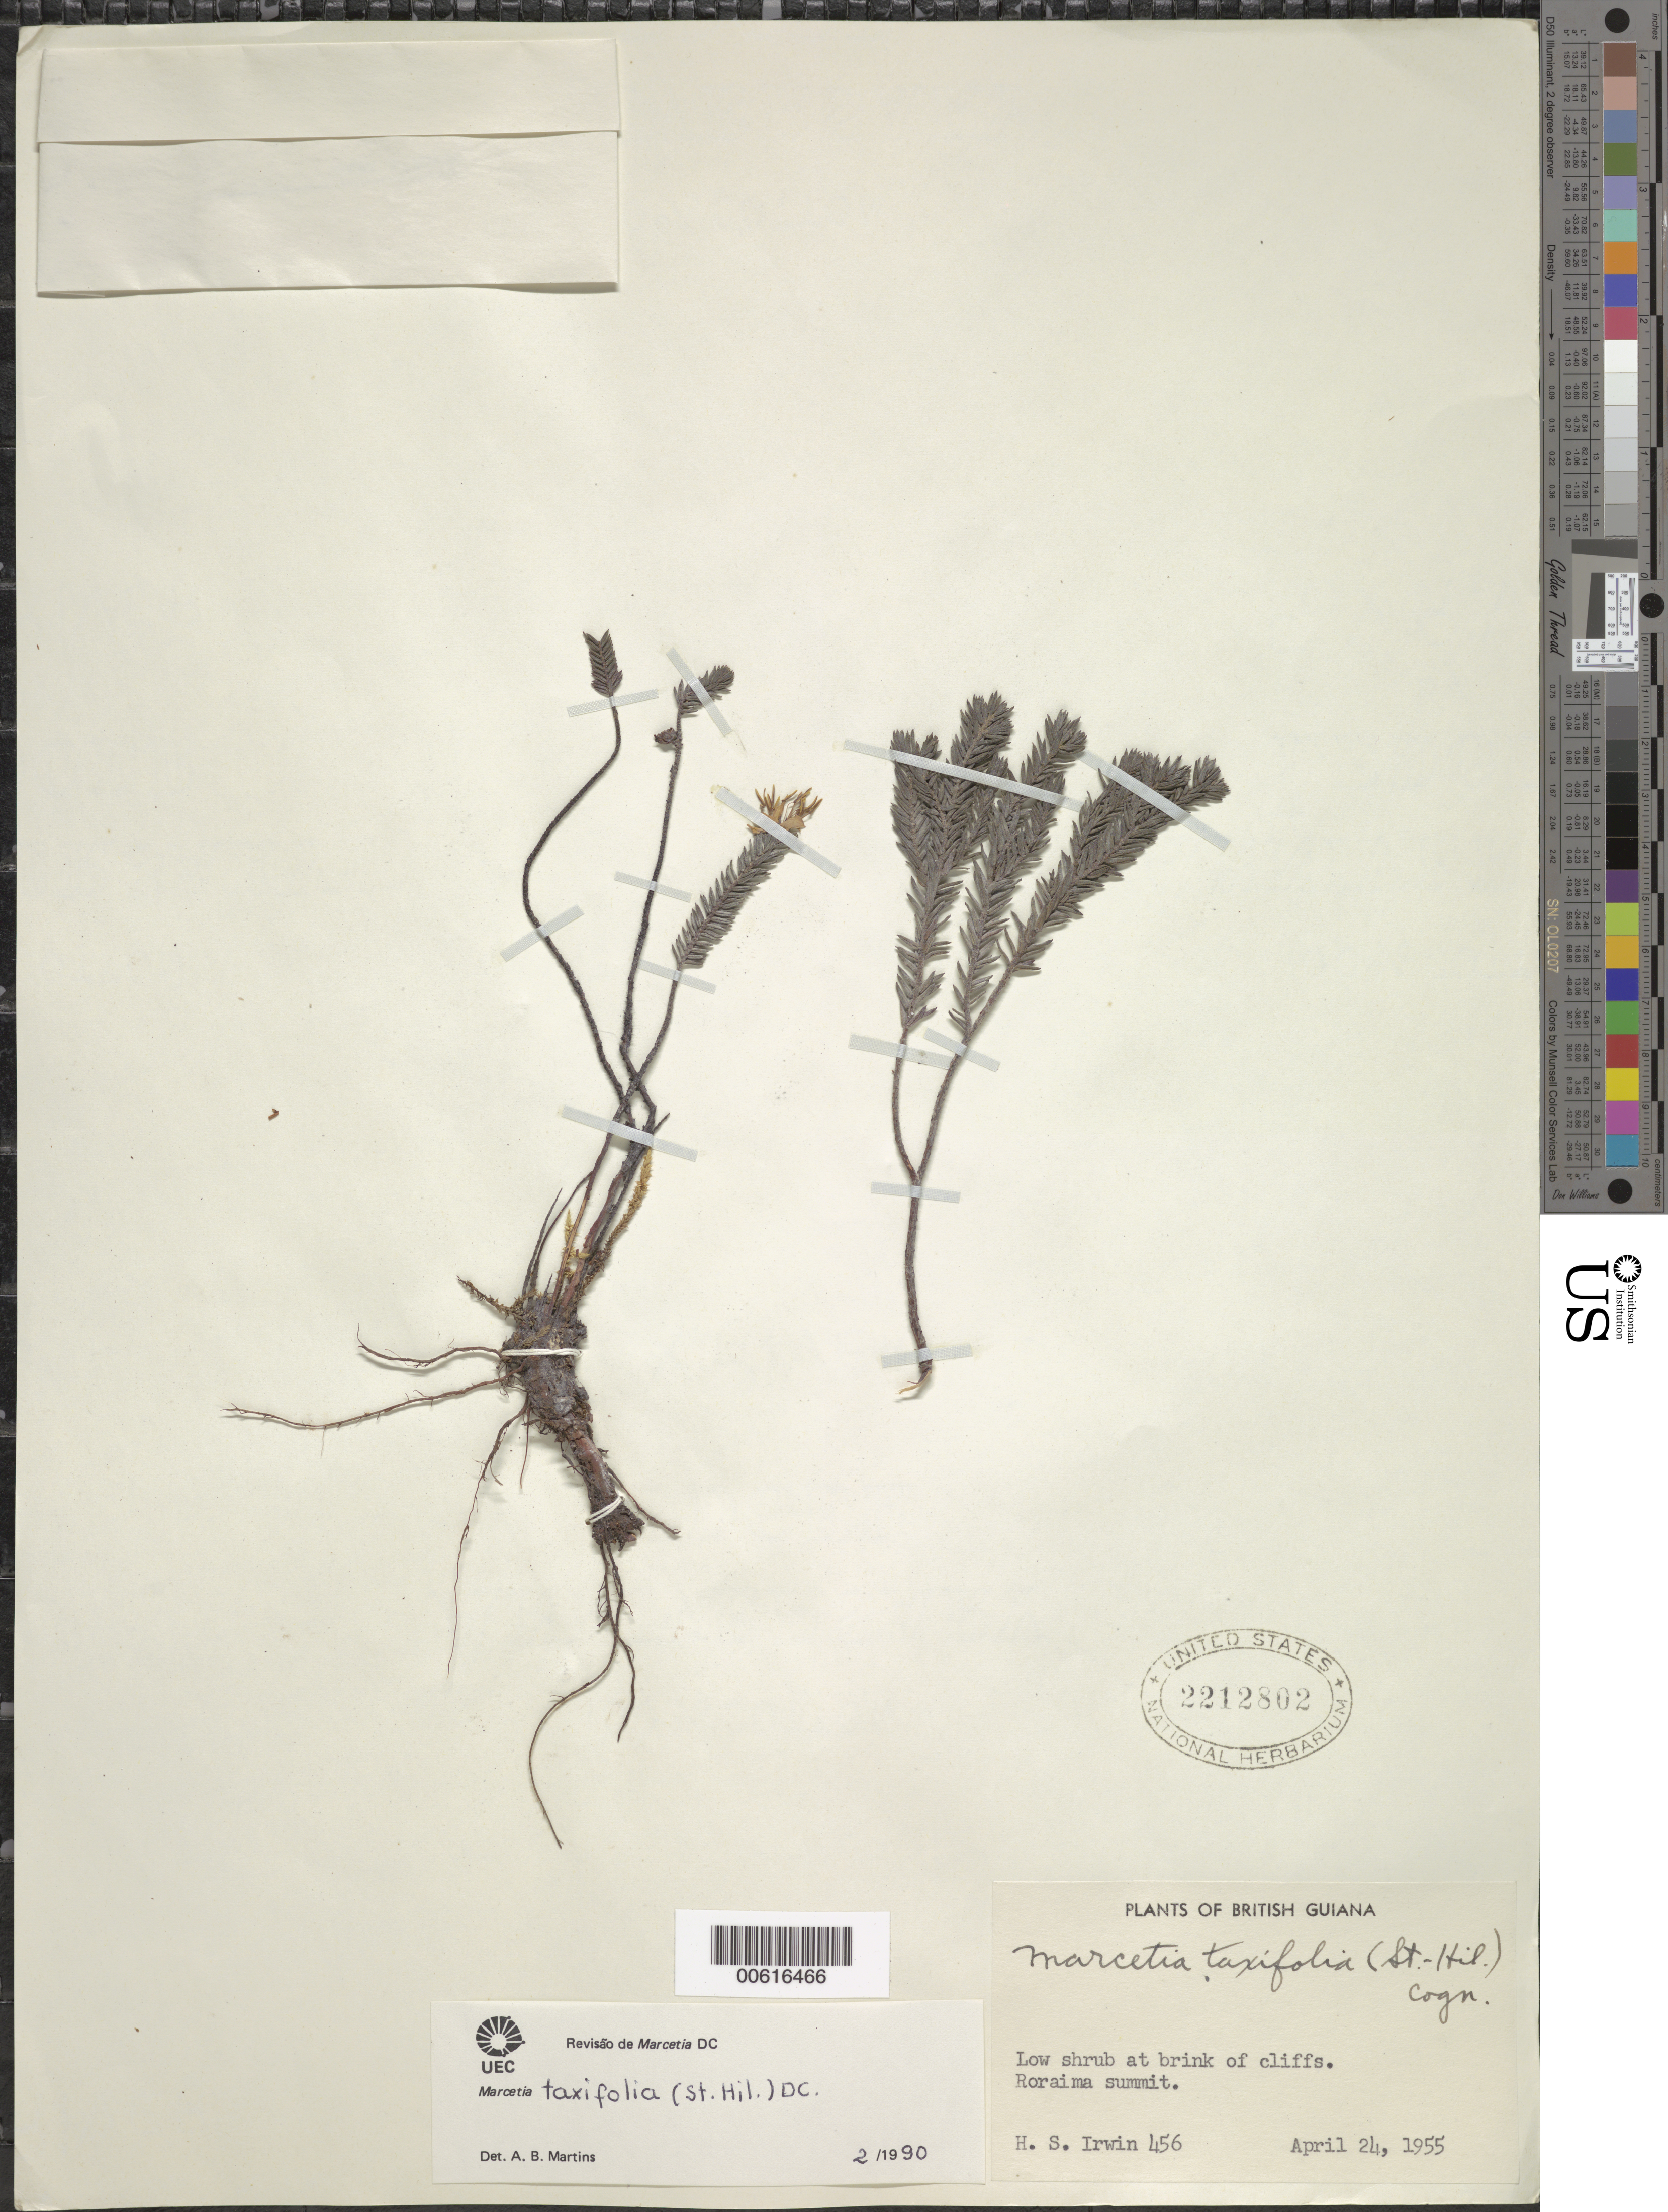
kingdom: Plantae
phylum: Tracheophyta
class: Magnoliopsida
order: Myrtales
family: Melastomataceae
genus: Marcetia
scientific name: Marcetia taxifolia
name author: (A. St.-Hil.) DC.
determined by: Martins, A. B.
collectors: H. Irwin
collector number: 456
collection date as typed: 24-Apr-55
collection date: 1955-04-24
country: Guyana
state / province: Cuyuni-Mazaruni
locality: Mt. Roraima, summit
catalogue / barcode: US 2212802